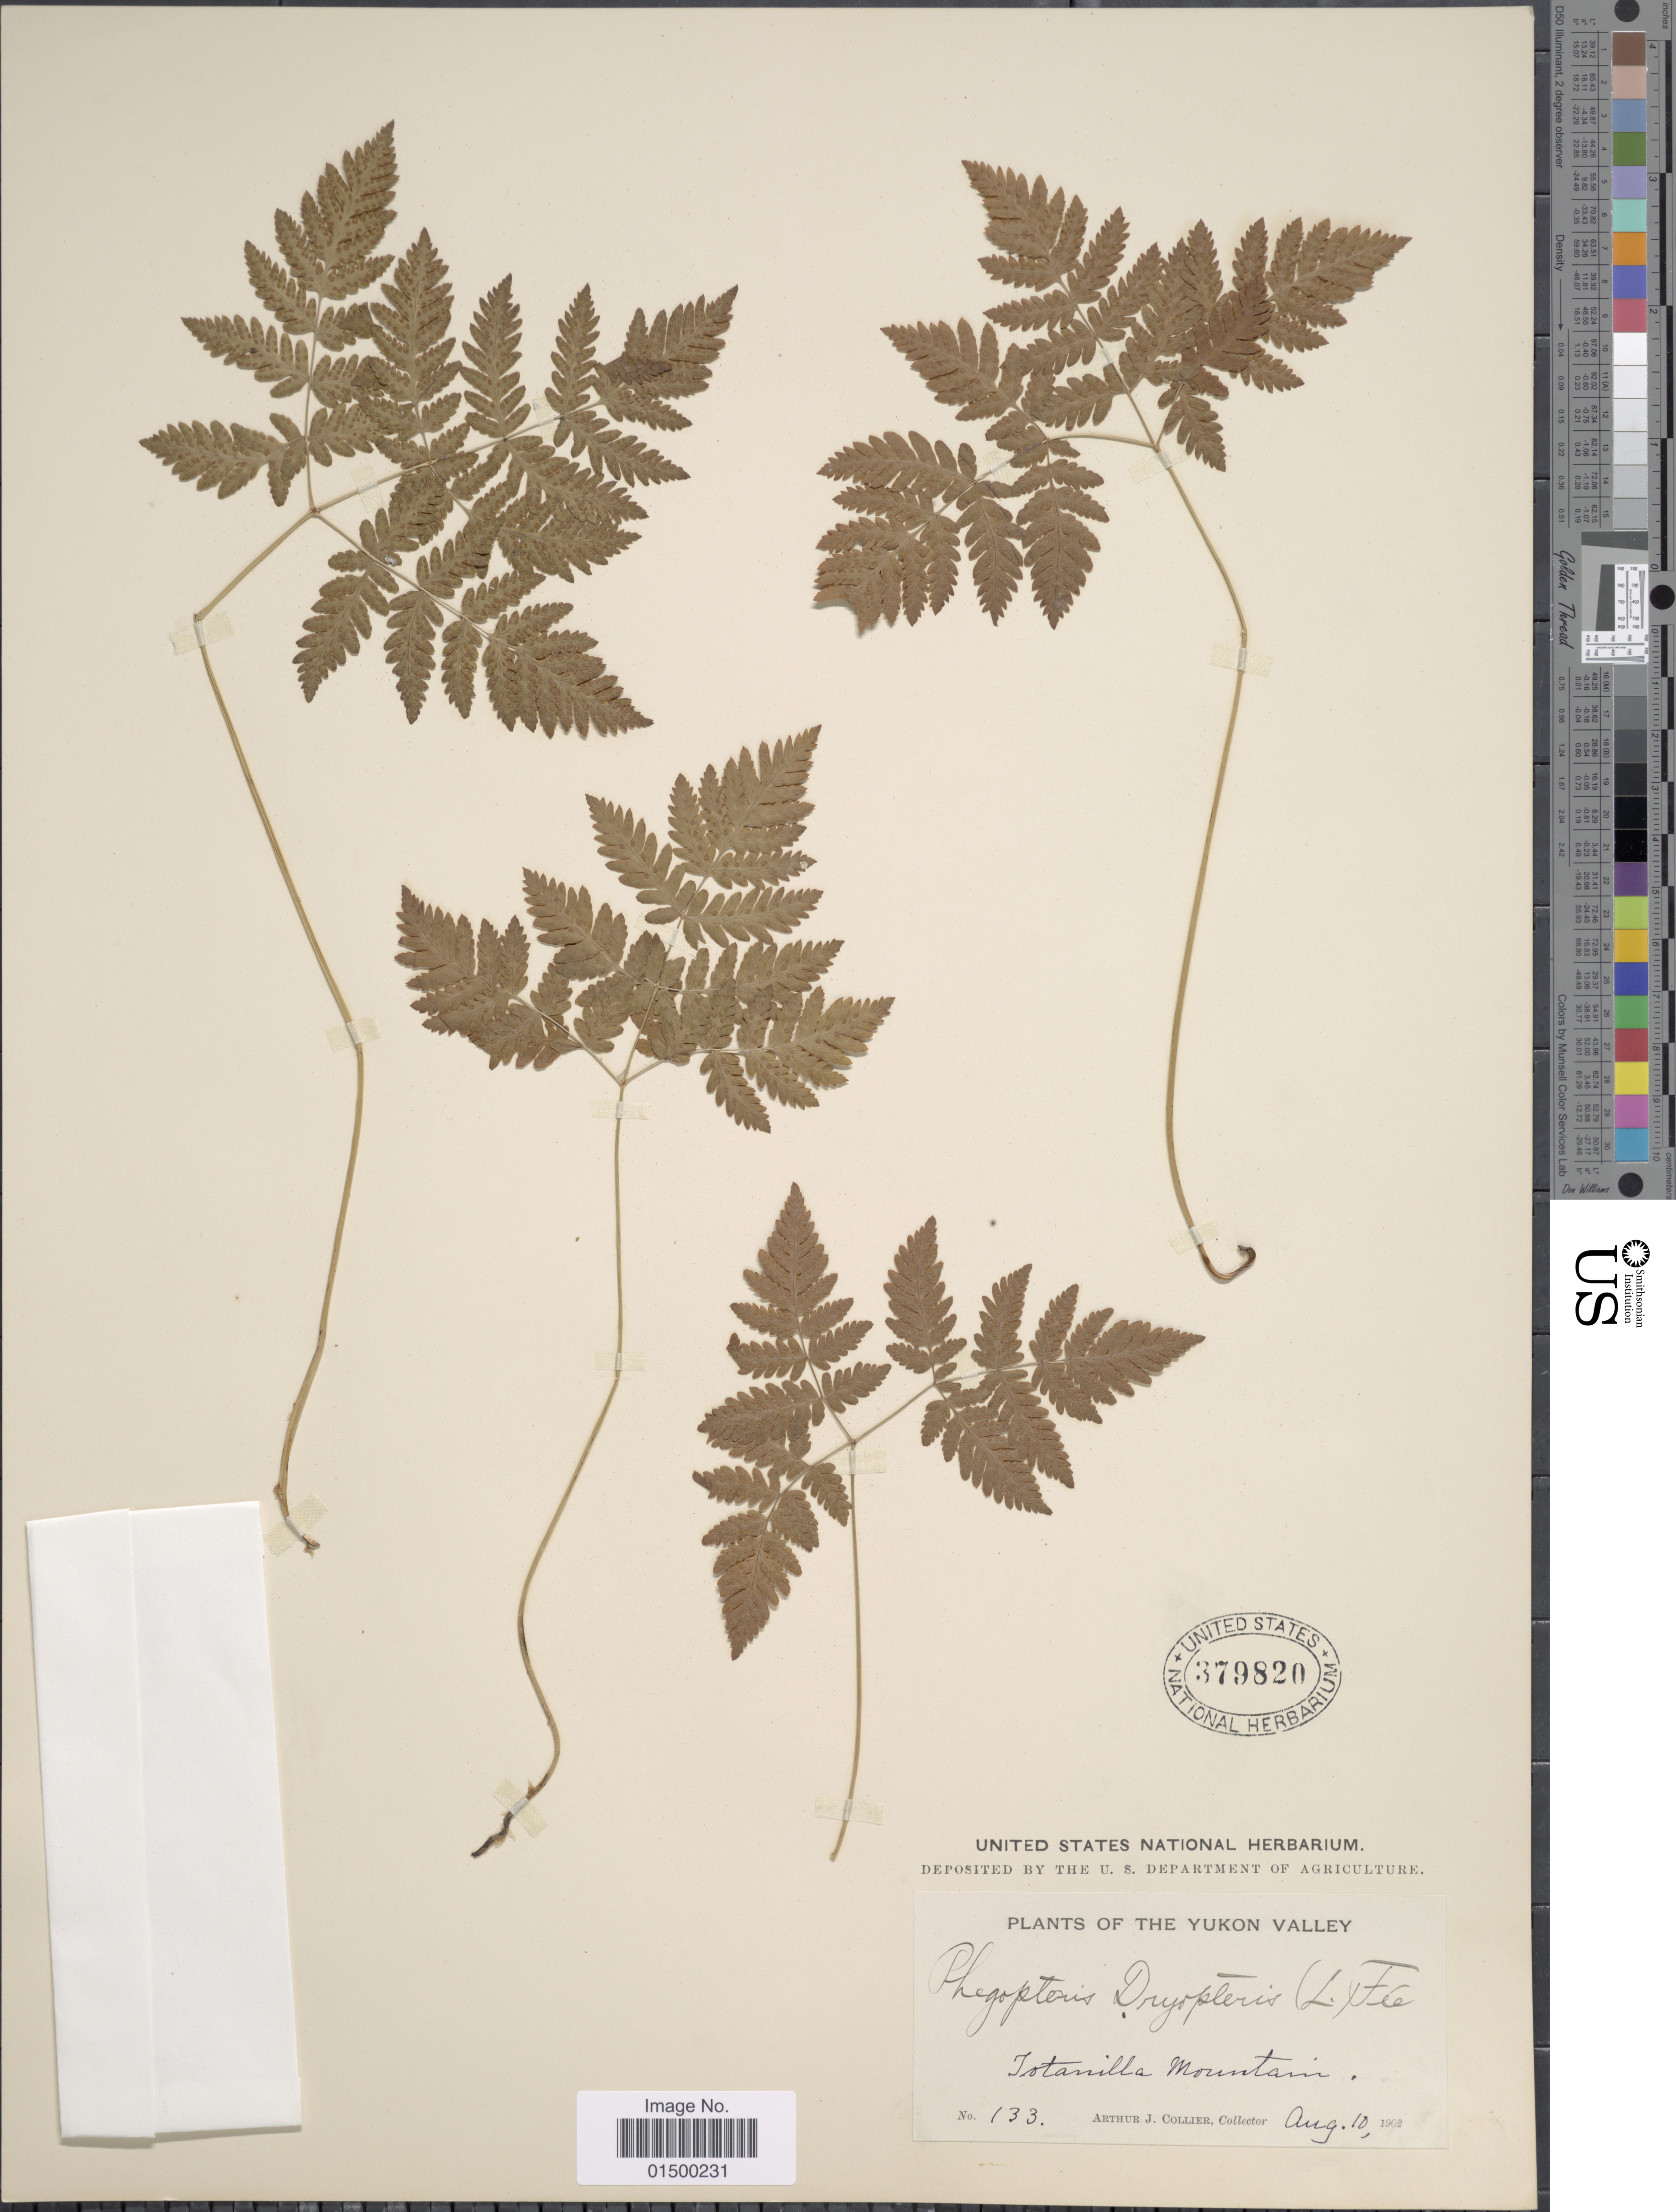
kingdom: Plantae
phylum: Tracheophyta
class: Polypodiopsida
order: Polypodiales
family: Cystopteridaceae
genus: Gymnocarpium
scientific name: Gymnocarpium disjunctum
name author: (Rupr.) Ching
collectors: A. Collier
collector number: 133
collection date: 1902-08-10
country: Canada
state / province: Yukon Territory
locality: Yulkon Valley. Istanilla Mountain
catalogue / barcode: US 379820